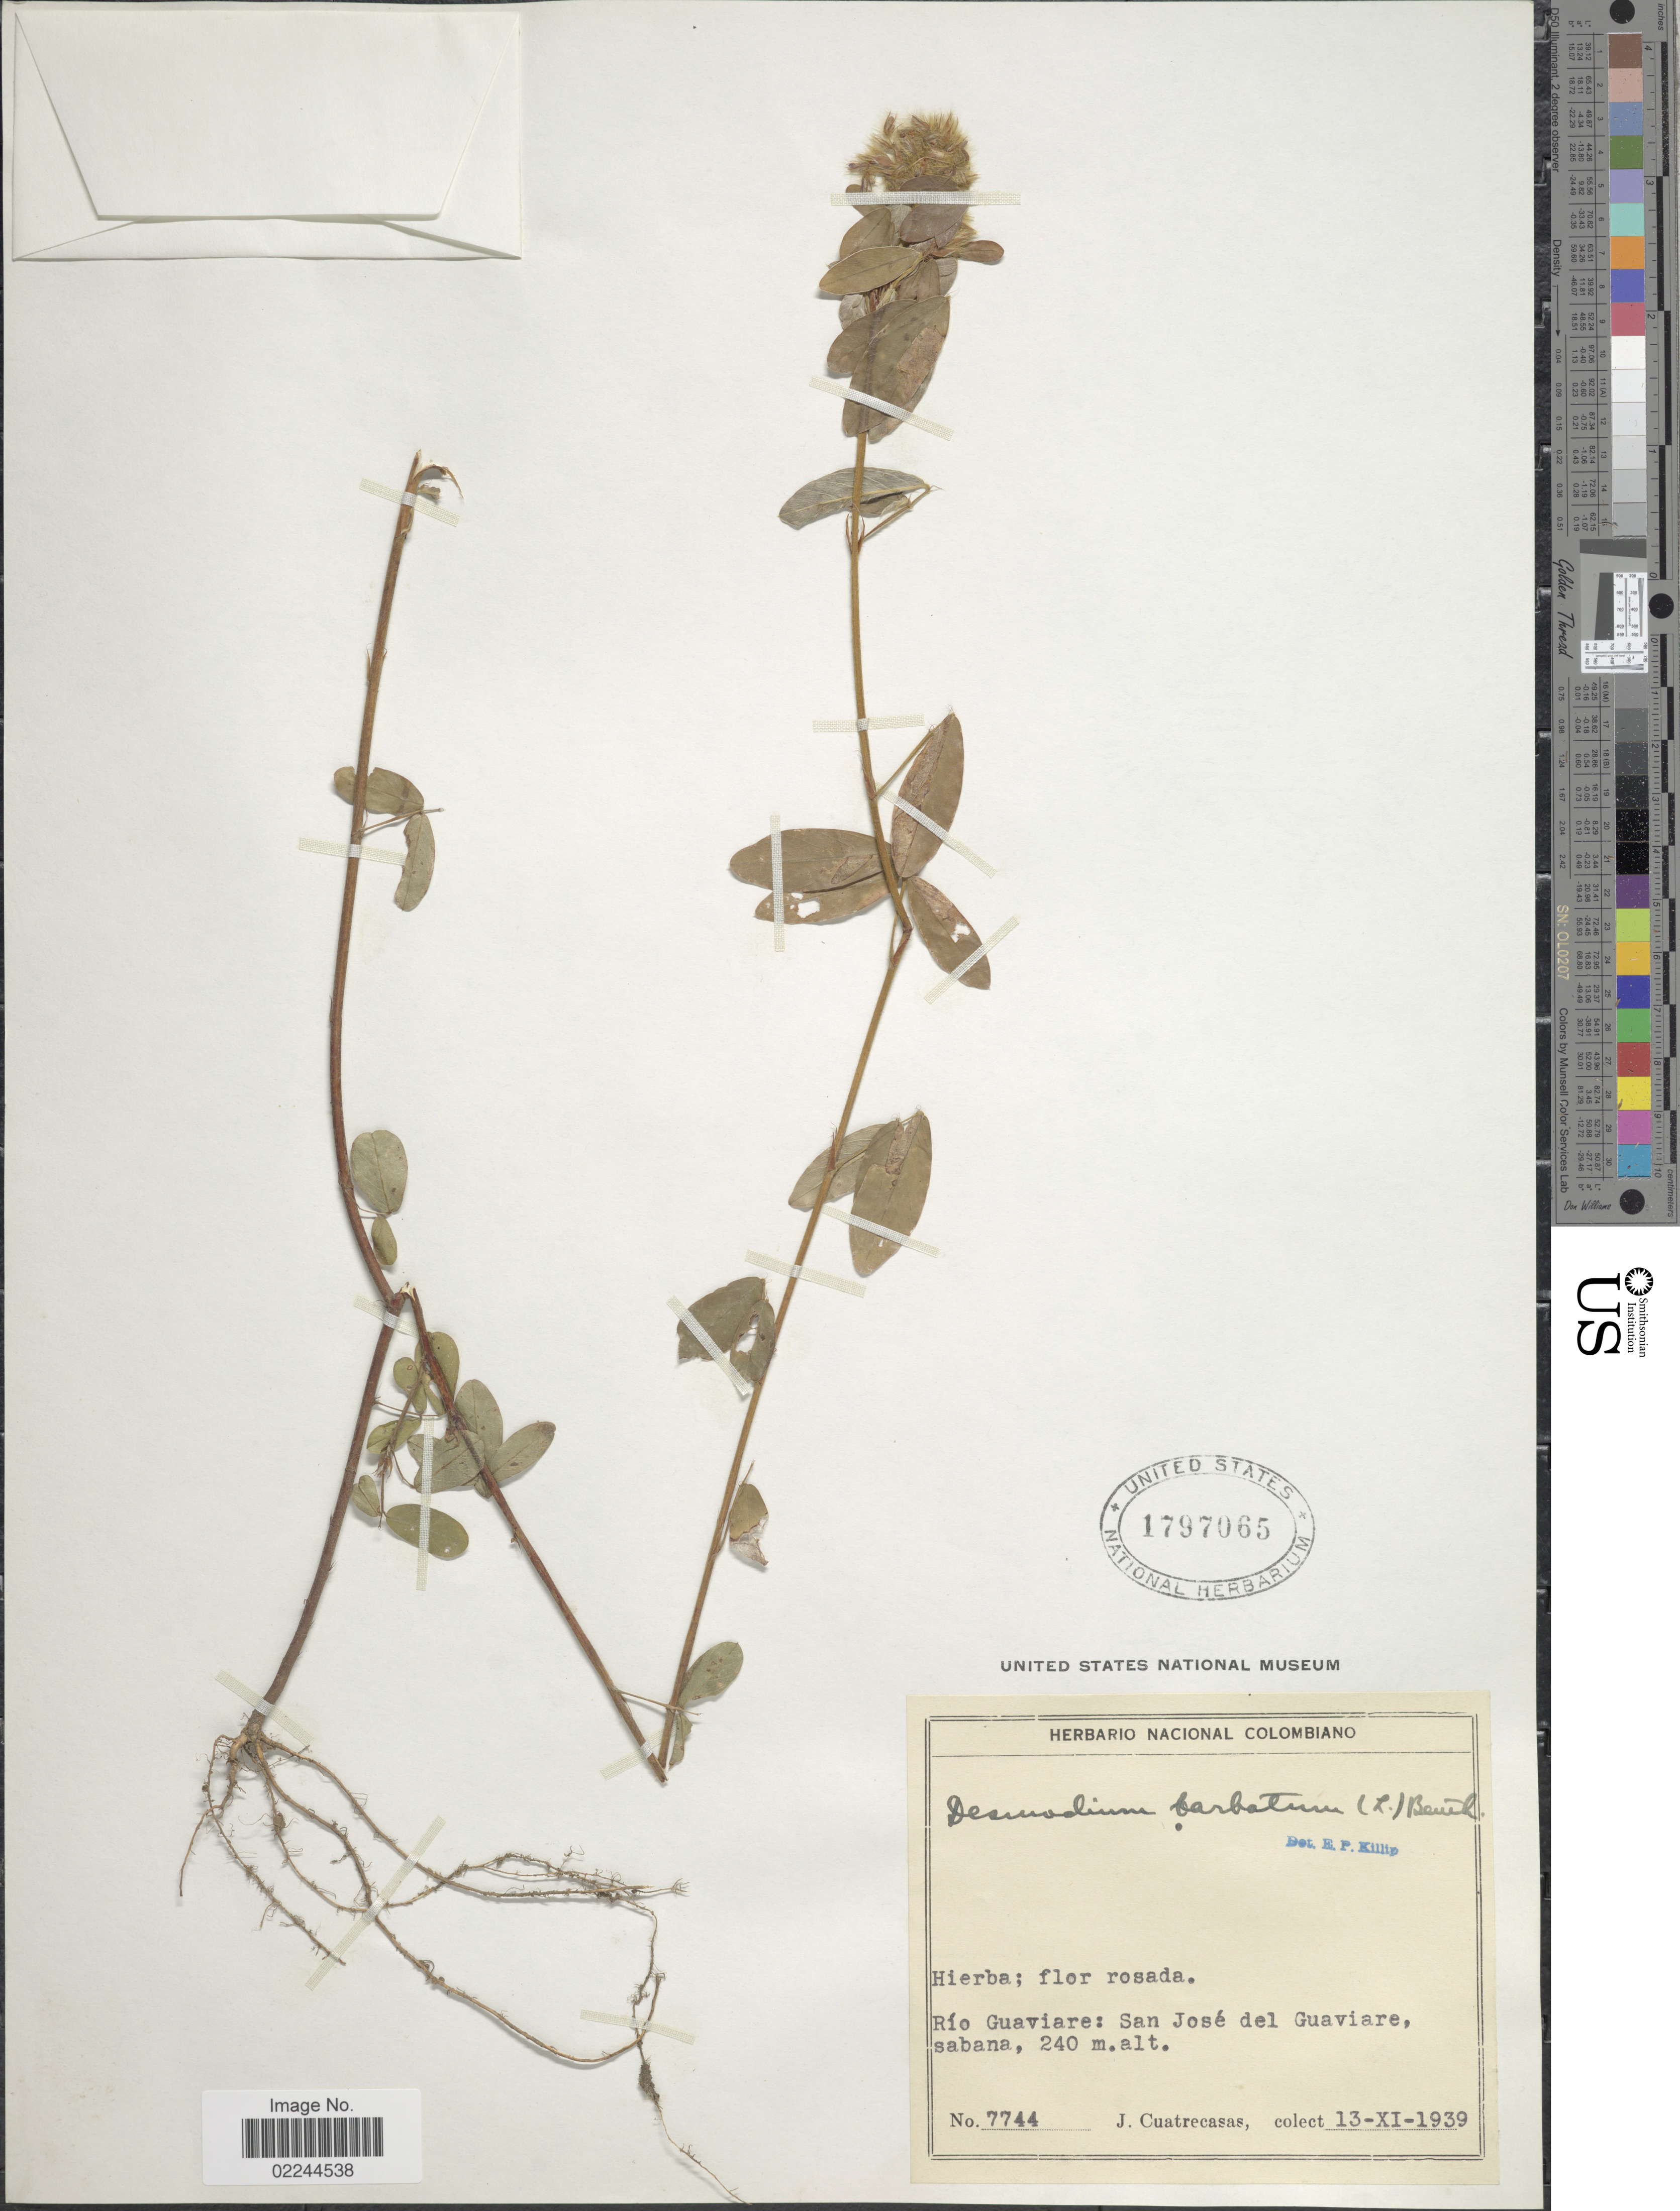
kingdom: Plantae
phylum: Tracheophyta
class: Magnoliopsida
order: Fabales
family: Fabaceae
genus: Grona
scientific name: Grona barbata var. barbata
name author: (L.) H. Ohashi & K. Ohashi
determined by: Strong, Mark T., (BOT), Smithsonian Institution - National Museum of Natural History (UNITED STATES)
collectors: J. Cuatrecasas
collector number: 7744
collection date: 1939-11-13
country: Colombia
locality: Rio Guaviare: San Jose del Guaviare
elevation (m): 240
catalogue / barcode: US 1797065